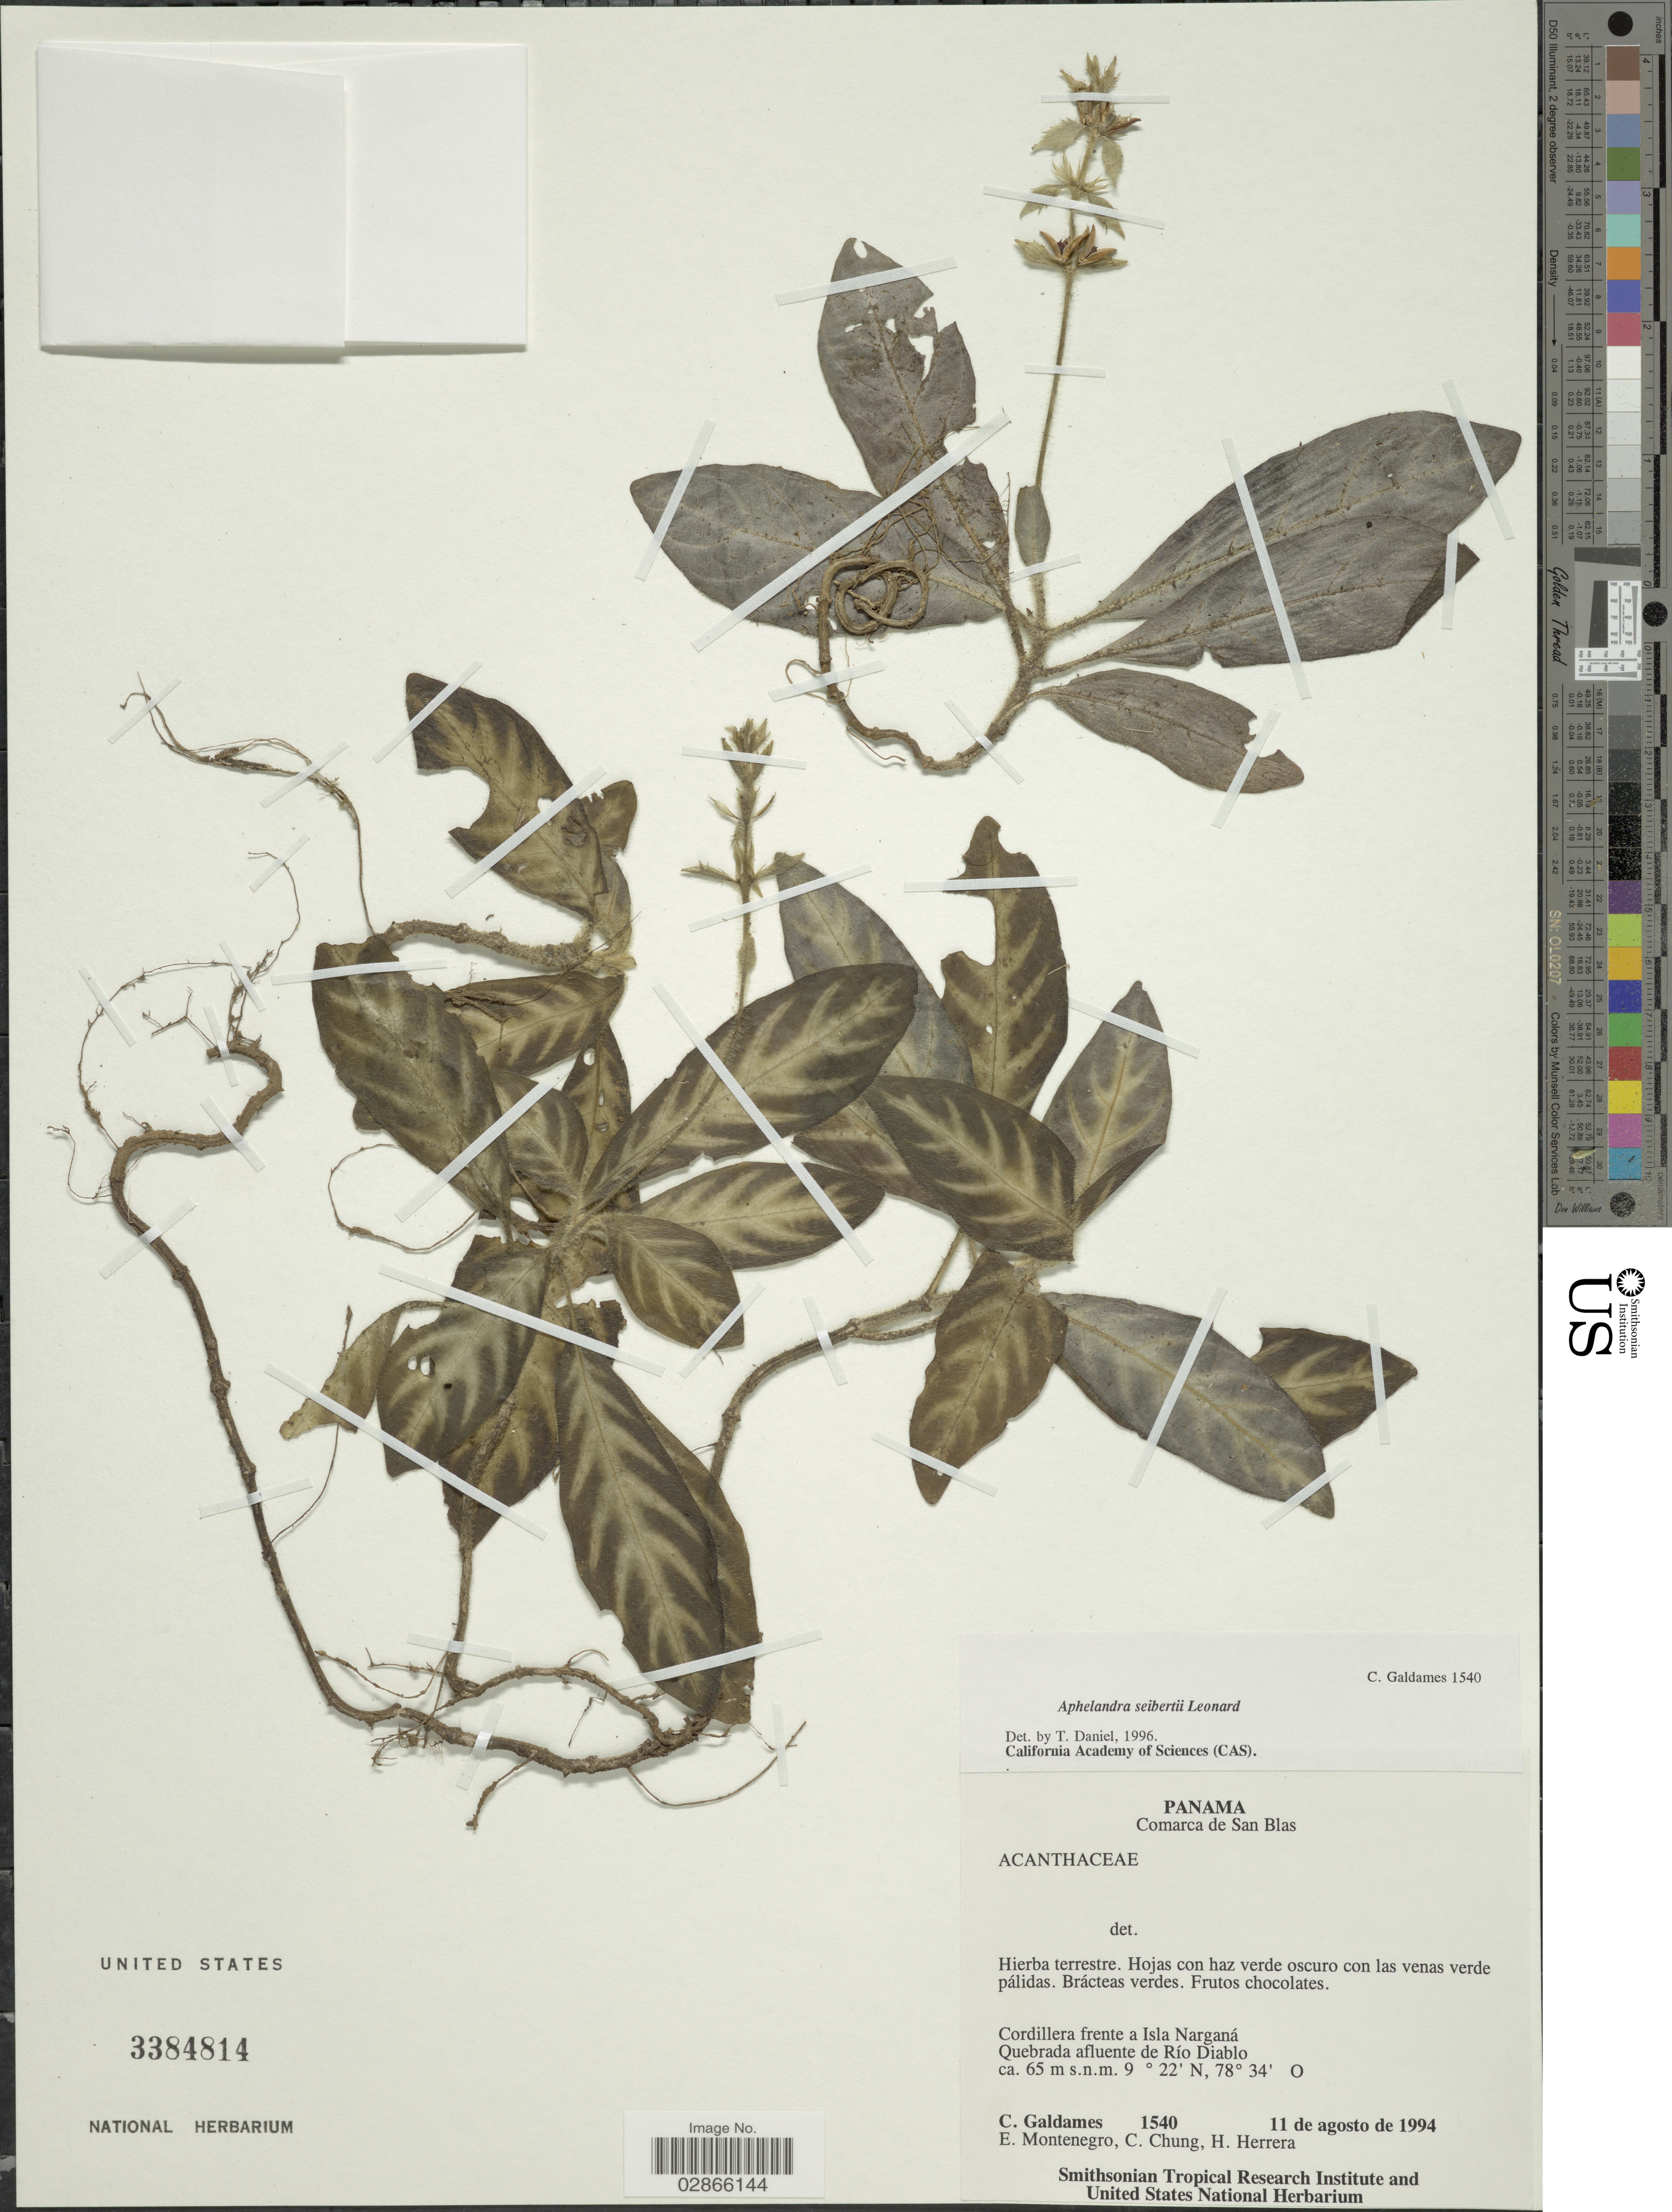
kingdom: Plantae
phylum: Tracheophyta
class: Magnoliopsida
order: Lamiales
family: Acanthaceae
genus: Aphelandra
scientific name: Aphelandra seibertii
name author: Leonard in Woodson & Seibert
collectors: C. Galdames, E. Montenegro, C. Chung & H. Herrera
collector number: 1540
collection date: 1994-08-11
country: Panama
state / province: Kuna Yala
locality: Comarca de San Blas. Cordillera frente a Isla Narganá. Quebrada afluente de Río Díablo.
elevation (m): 65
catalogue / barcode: US 3384814